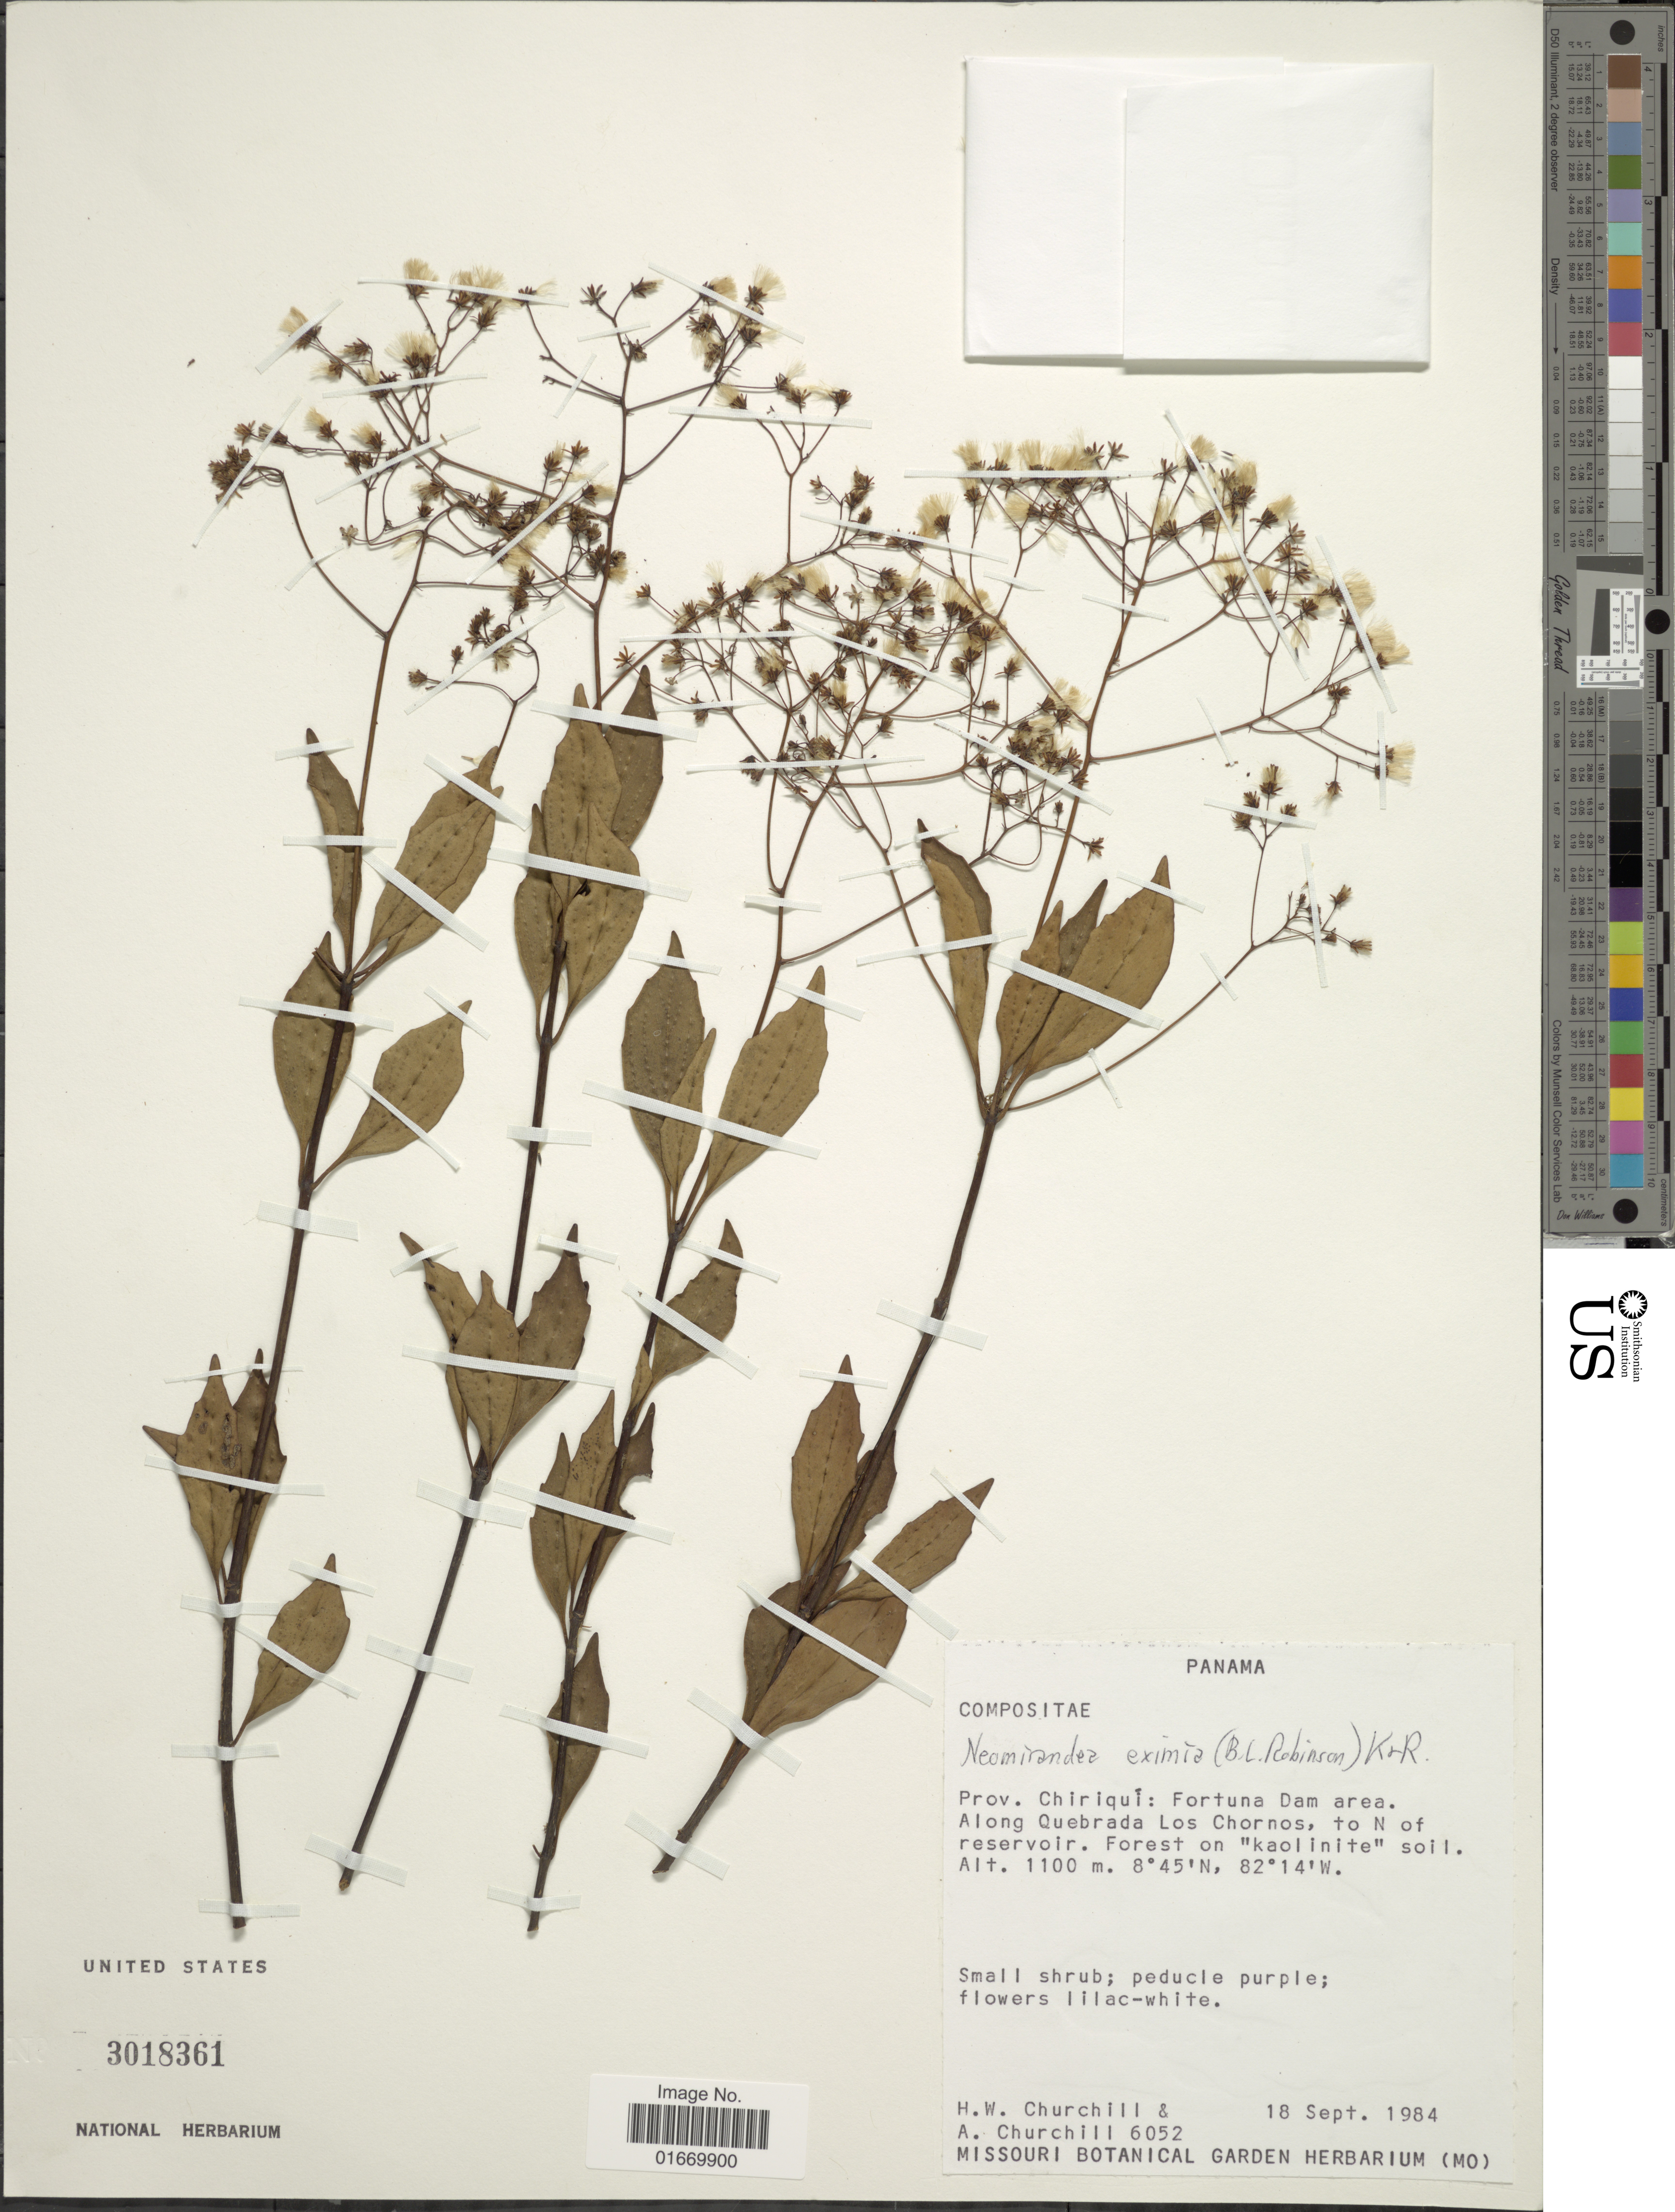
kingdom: Plantae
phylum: Tracheophyta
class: Magnoliopsida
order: Asterales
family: Asteraceae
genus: Neomirandea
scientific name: Neomirandea eximia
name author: (B.L. Rob.) R.M. King & H. Rob.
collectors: H. Churchill & A. Churchill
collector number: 6052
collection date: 1984-09-18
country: Panama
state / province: Chiriqui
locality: Fortuna Dam area, along Quebrada Los Chornos, to N of reservoir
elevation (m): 1100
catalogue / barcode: US 3018361